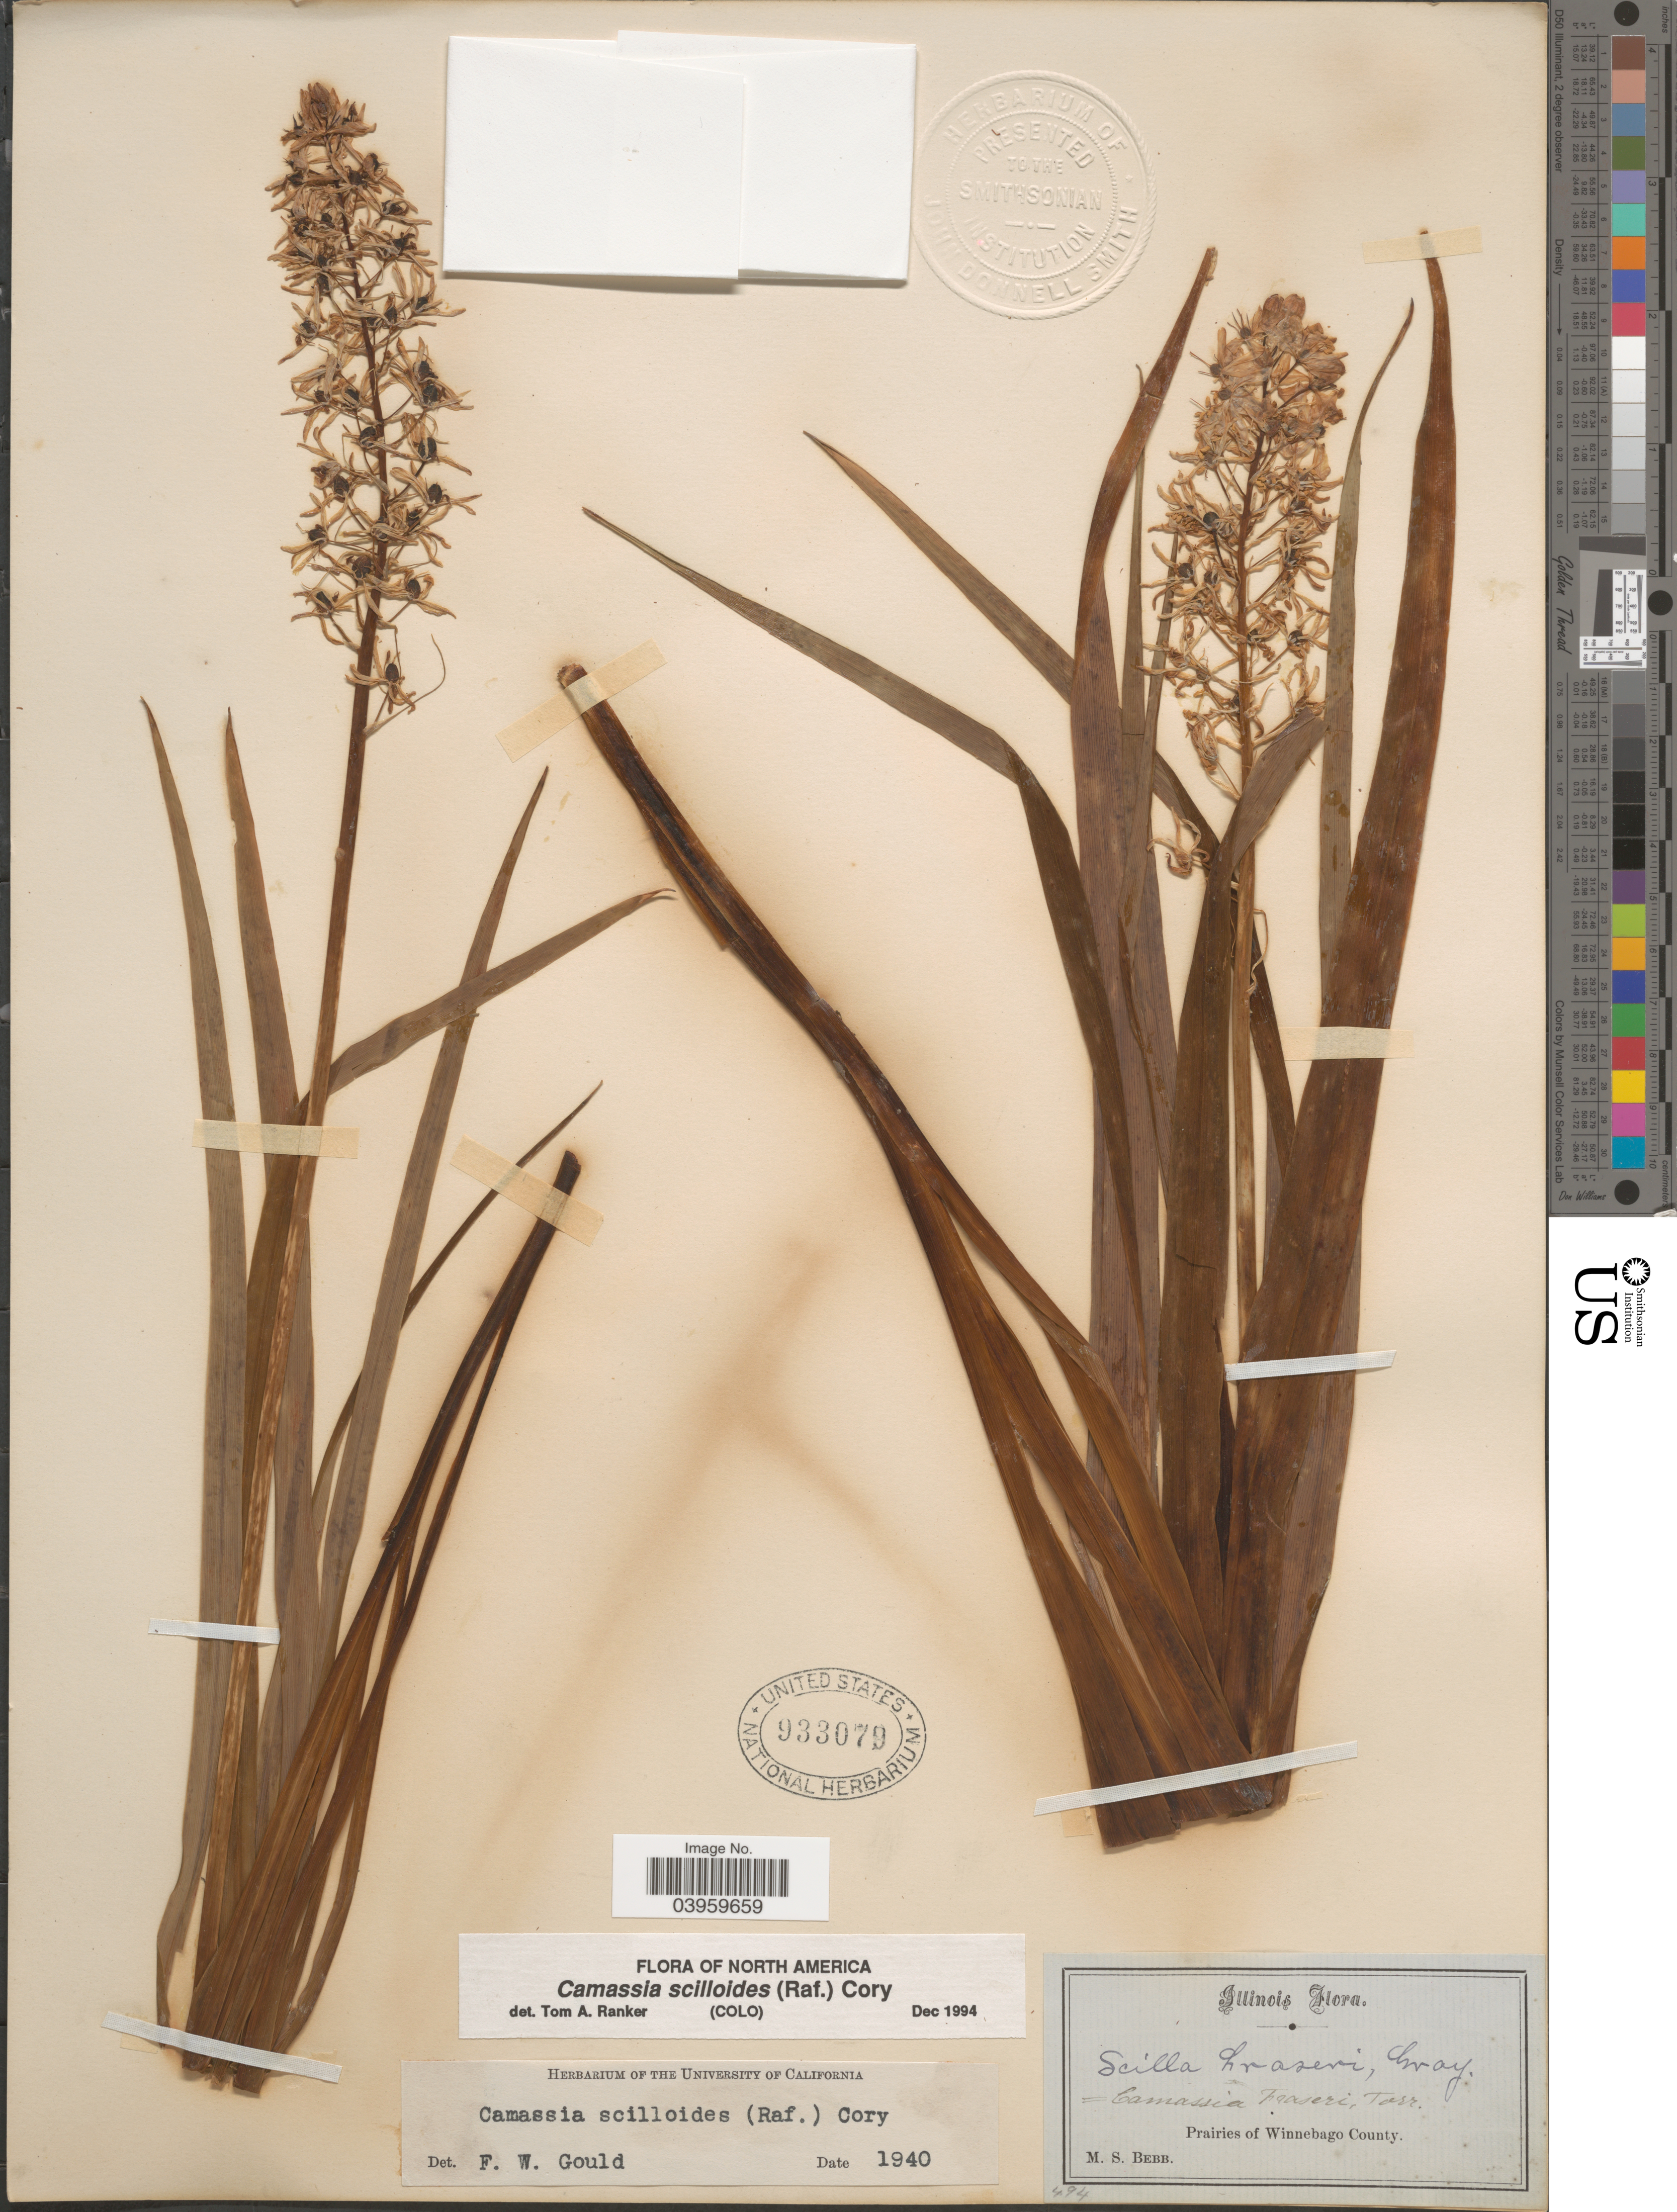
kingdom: Plantae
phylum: Tracheophyta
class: Liliopsida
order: Asparagales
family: Asparagaceae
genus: Camassia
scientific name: Camassia scilloides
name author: (Raf.) Cory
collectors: M. Bebb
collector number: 494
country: United States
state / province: Illinois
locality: Prairies of Winnebago County.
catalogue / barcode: US 933079